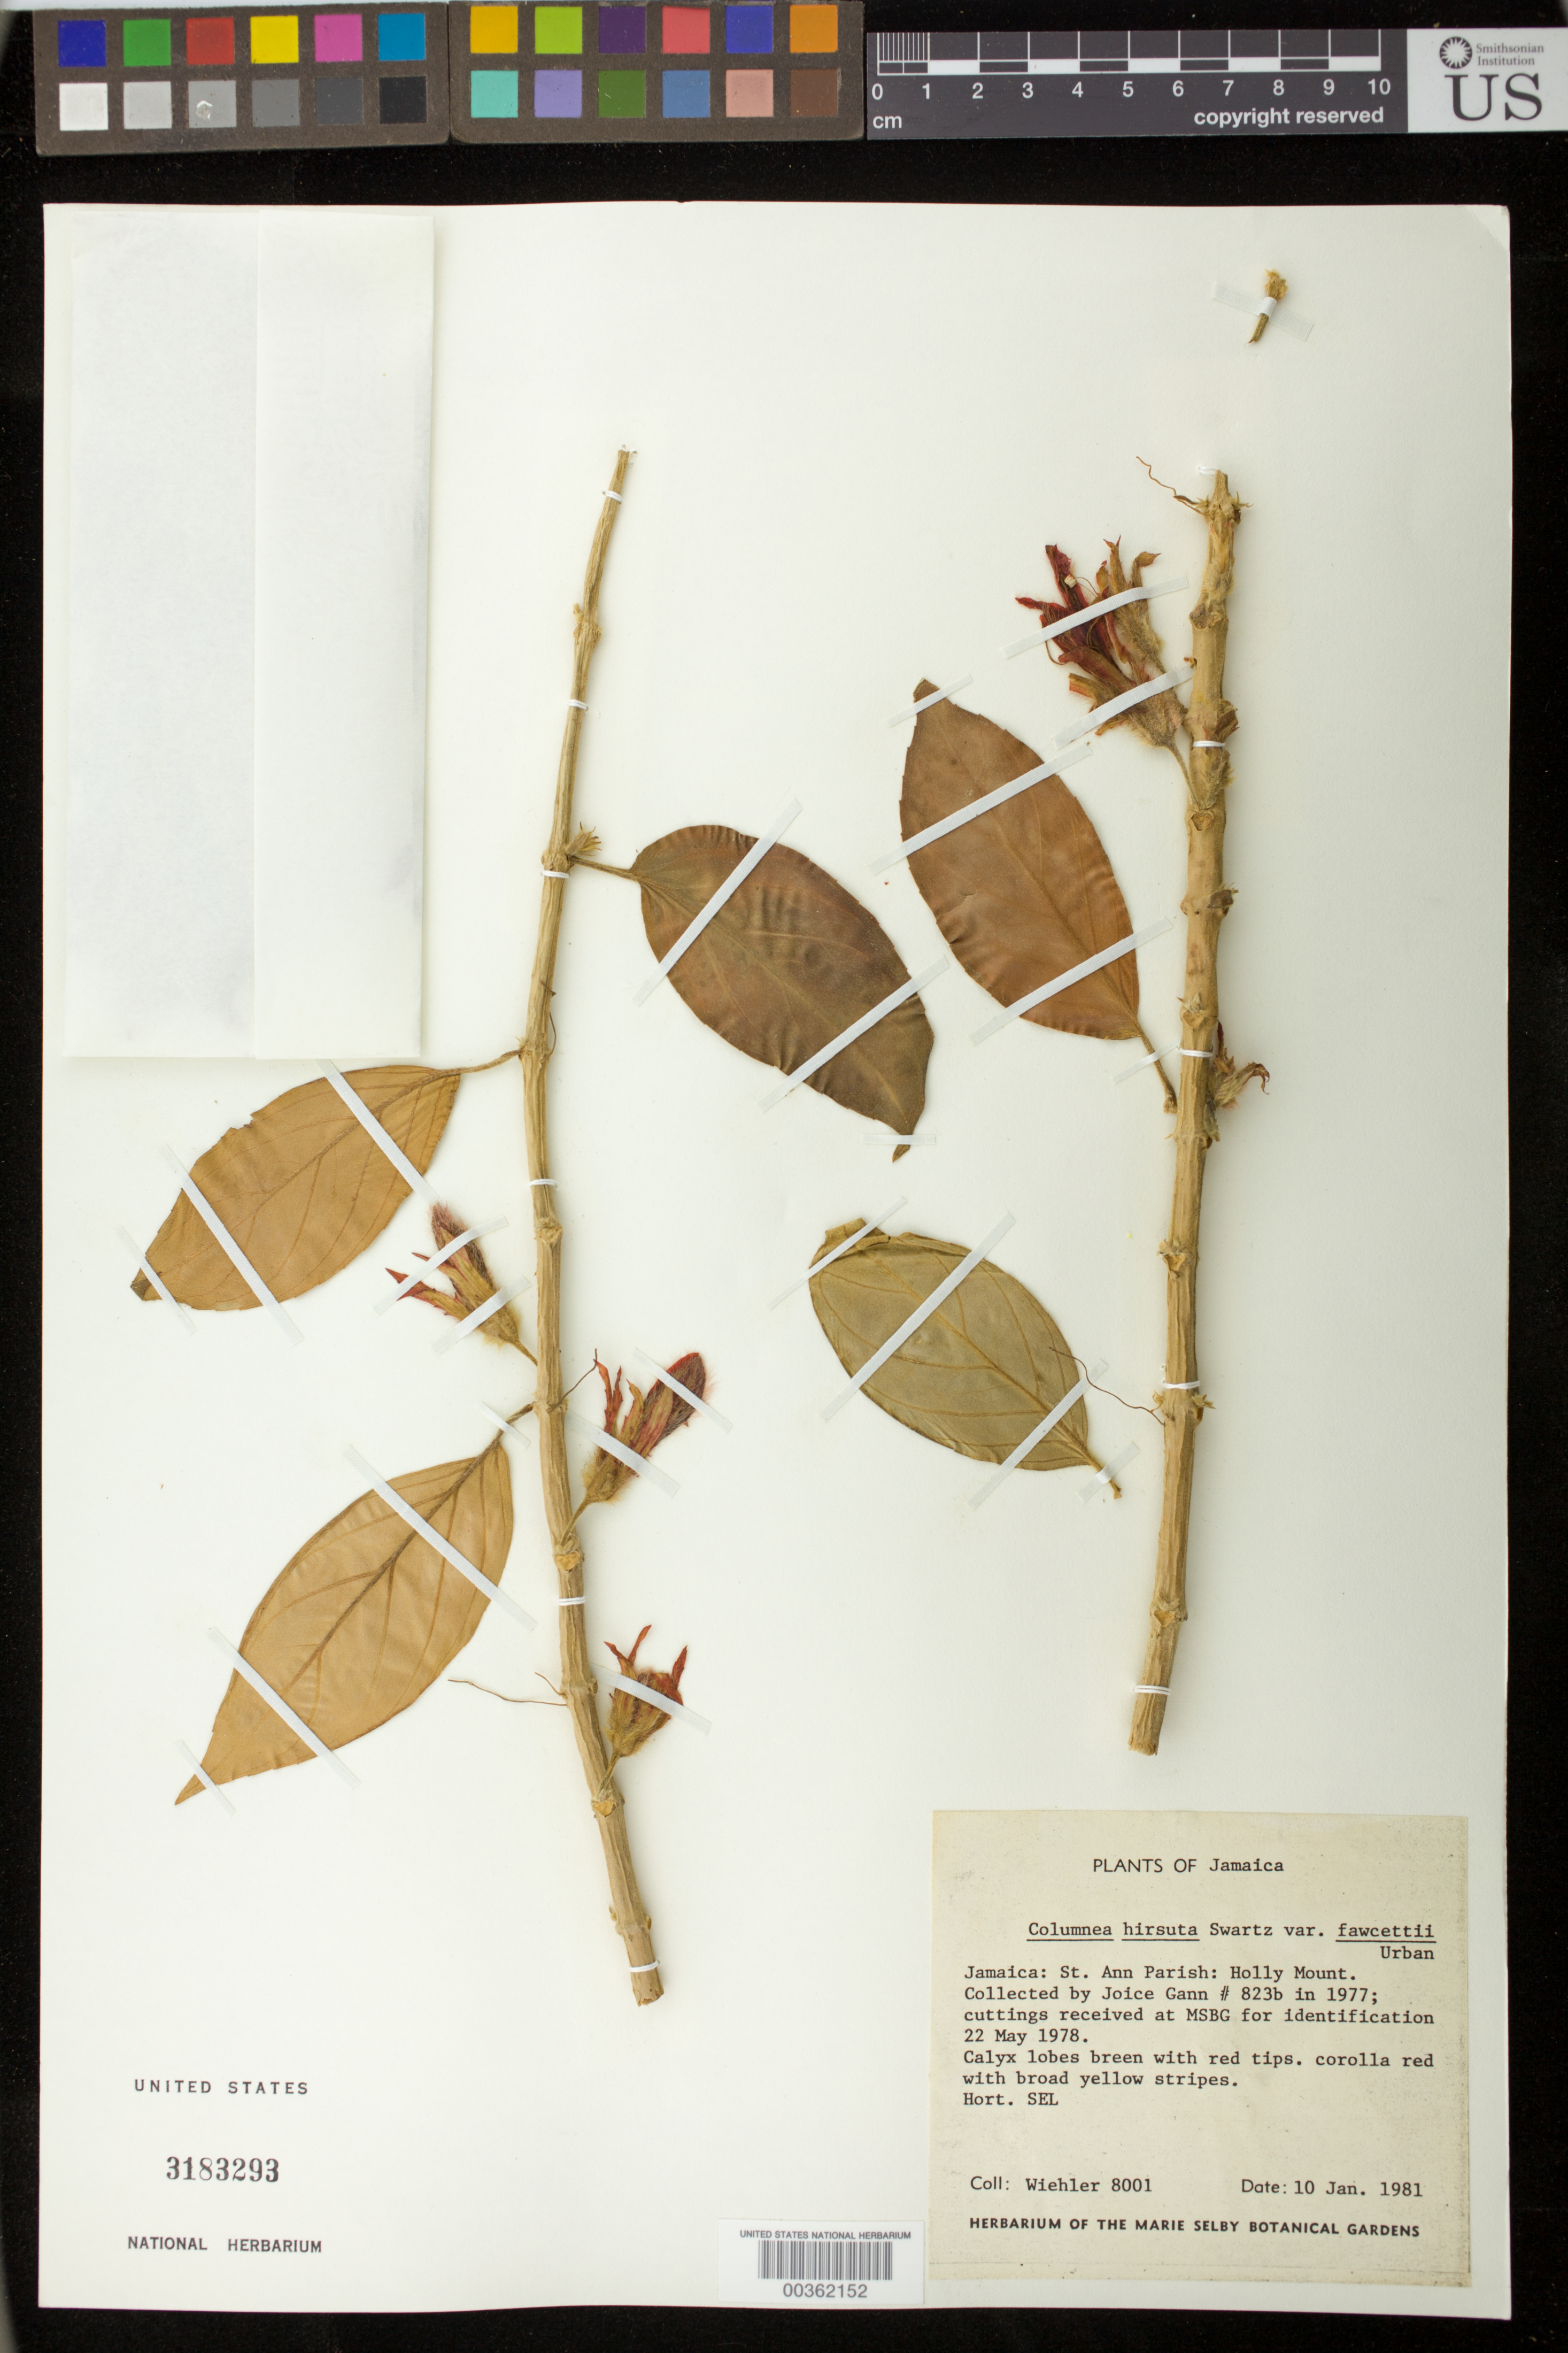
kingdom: Plantae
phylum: Tracheophyta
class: Magnoliopsida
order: Lamiales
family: Gesneriaceae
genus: Columnea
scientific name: Columnea hirsuta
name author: Sw.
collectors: H. J. Wiehler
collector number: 8001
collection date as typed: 10 Jan 1981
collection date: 1981-01-10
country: Jamaica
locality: Jamaica: St. Ann, Holly Mount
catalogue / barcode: US 3183293